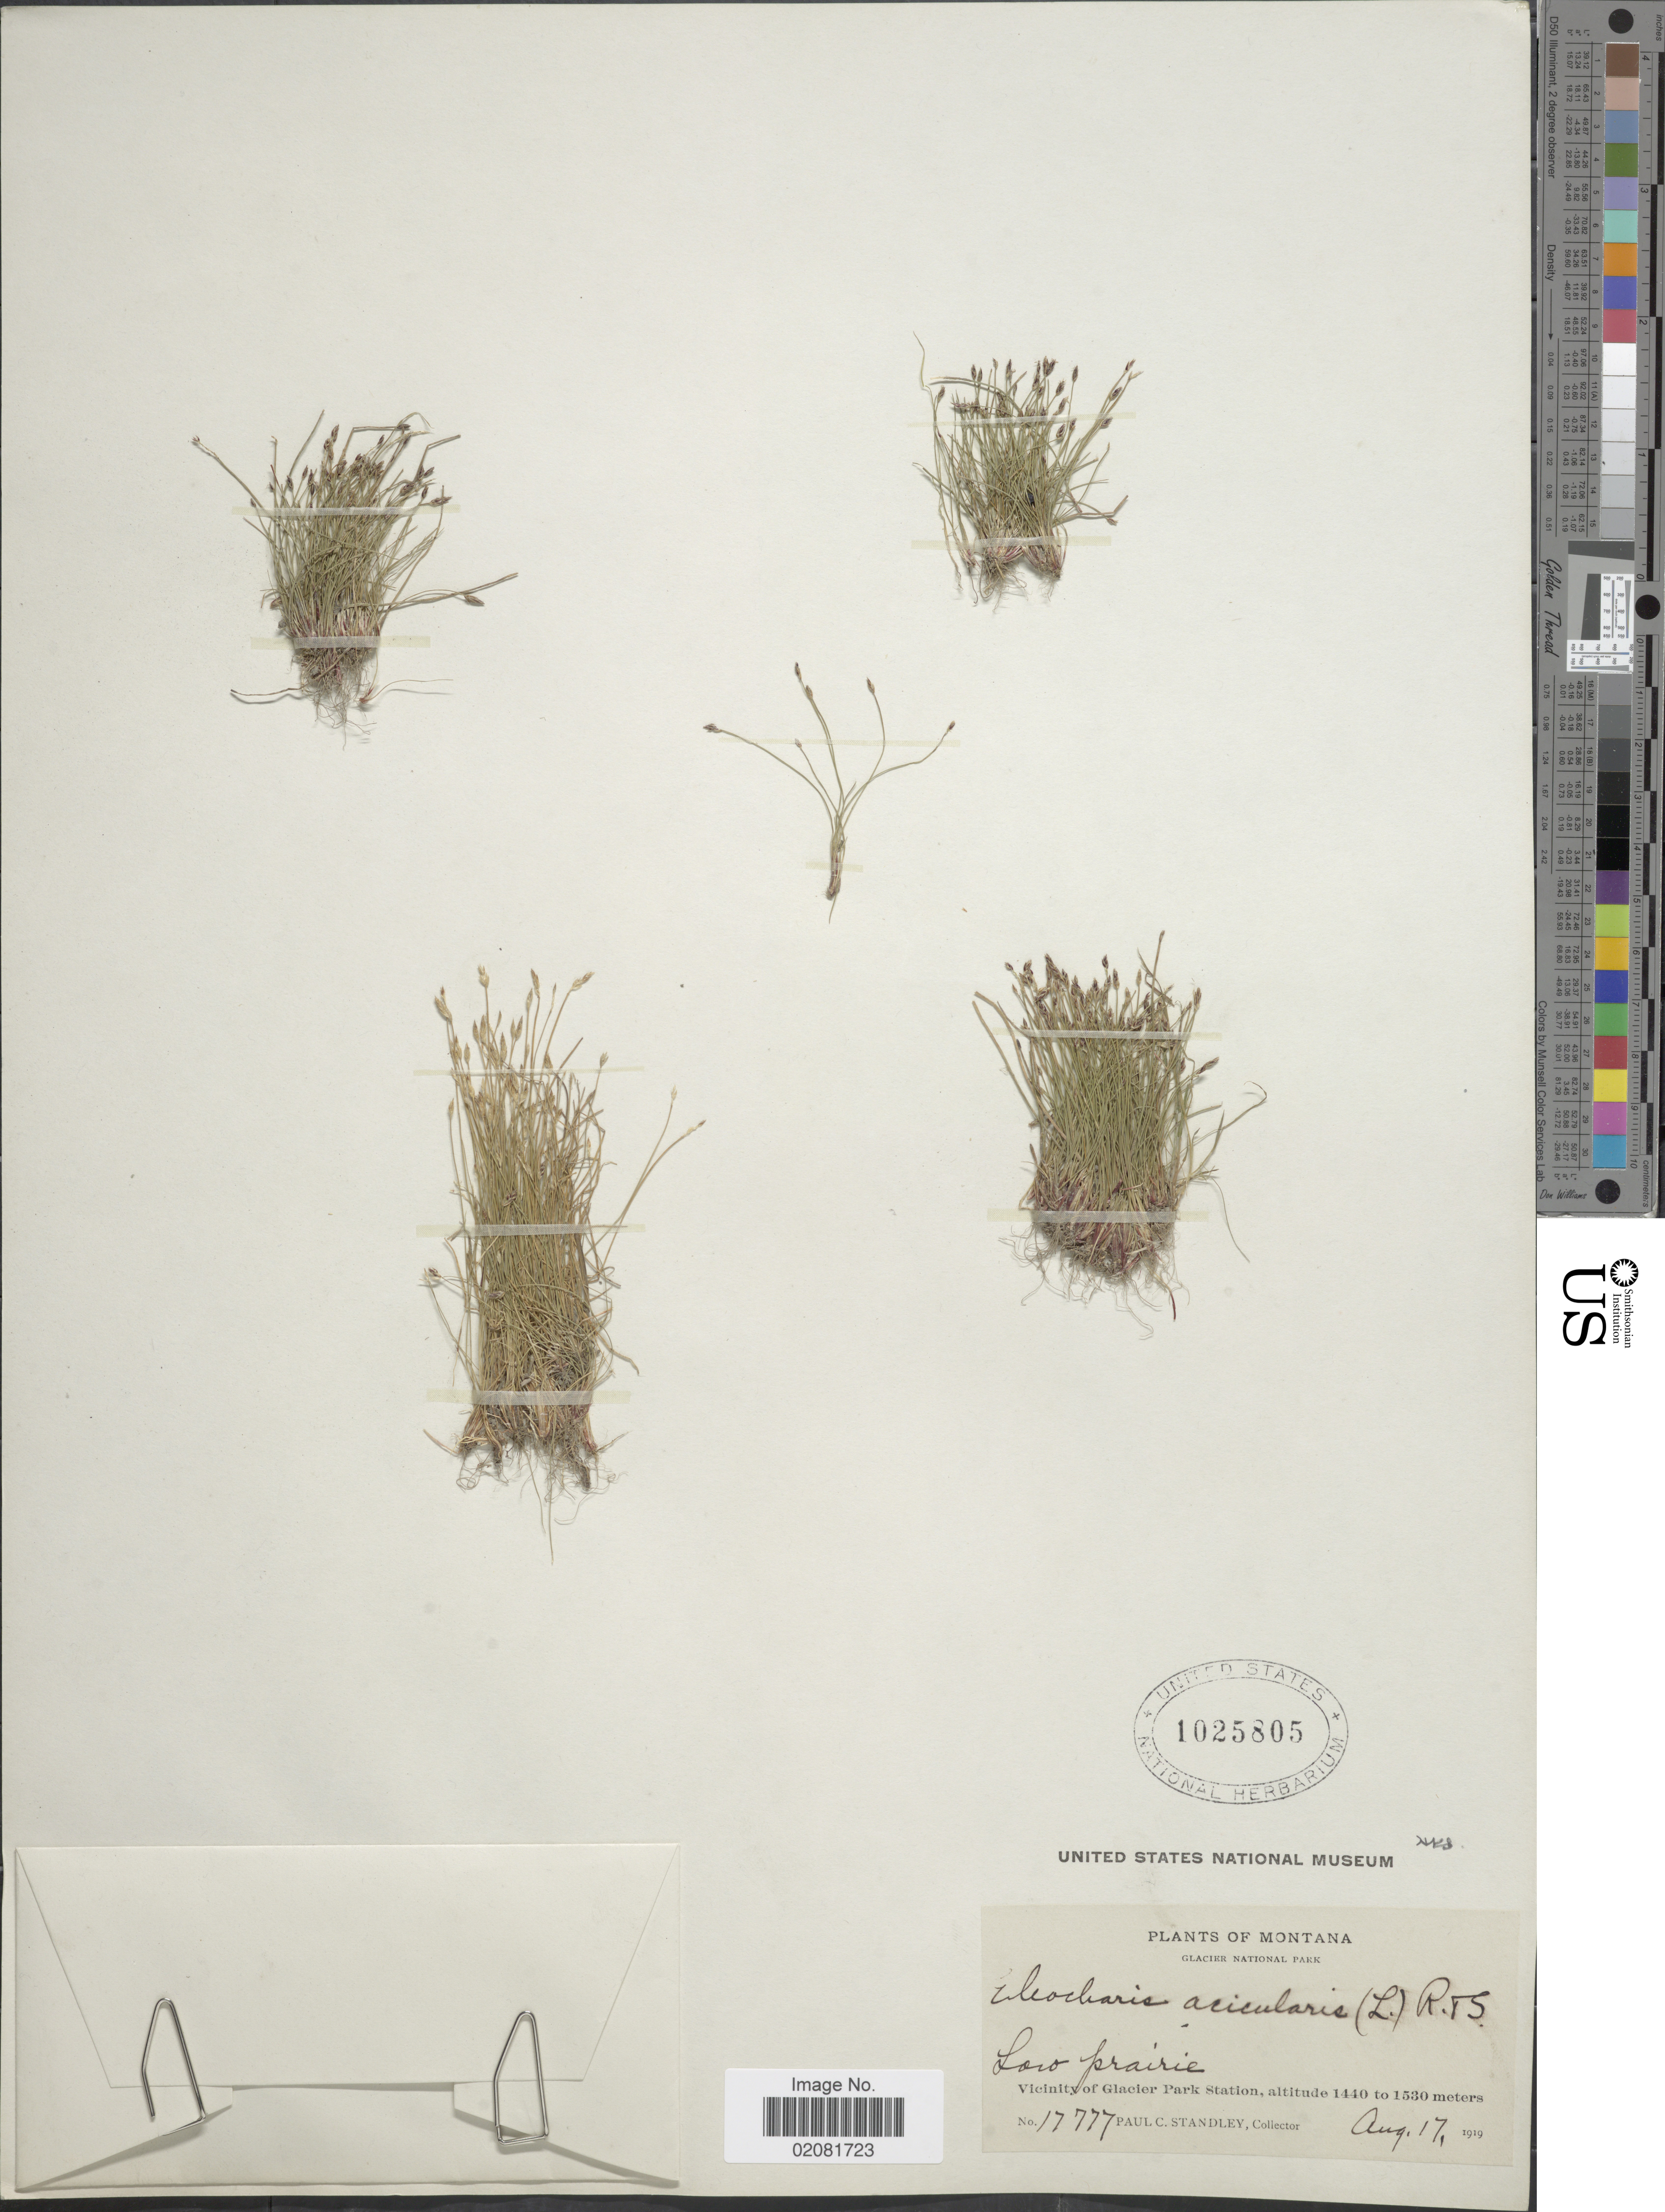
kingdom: Plantae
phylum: Tracheophyta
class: Liliopsida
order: Poales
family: Cyperaceae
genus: Eleocharis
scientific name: Eleocharis acicularis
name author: (L.) Roem. & Schult.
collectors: P. C. Standley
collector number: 17777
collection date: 1919-08-17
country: United States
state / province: Montana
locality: Glacier National Park. Low prairie. Vicinity of Glacier Park Statioon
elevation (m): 1440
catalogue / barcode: US 1025805